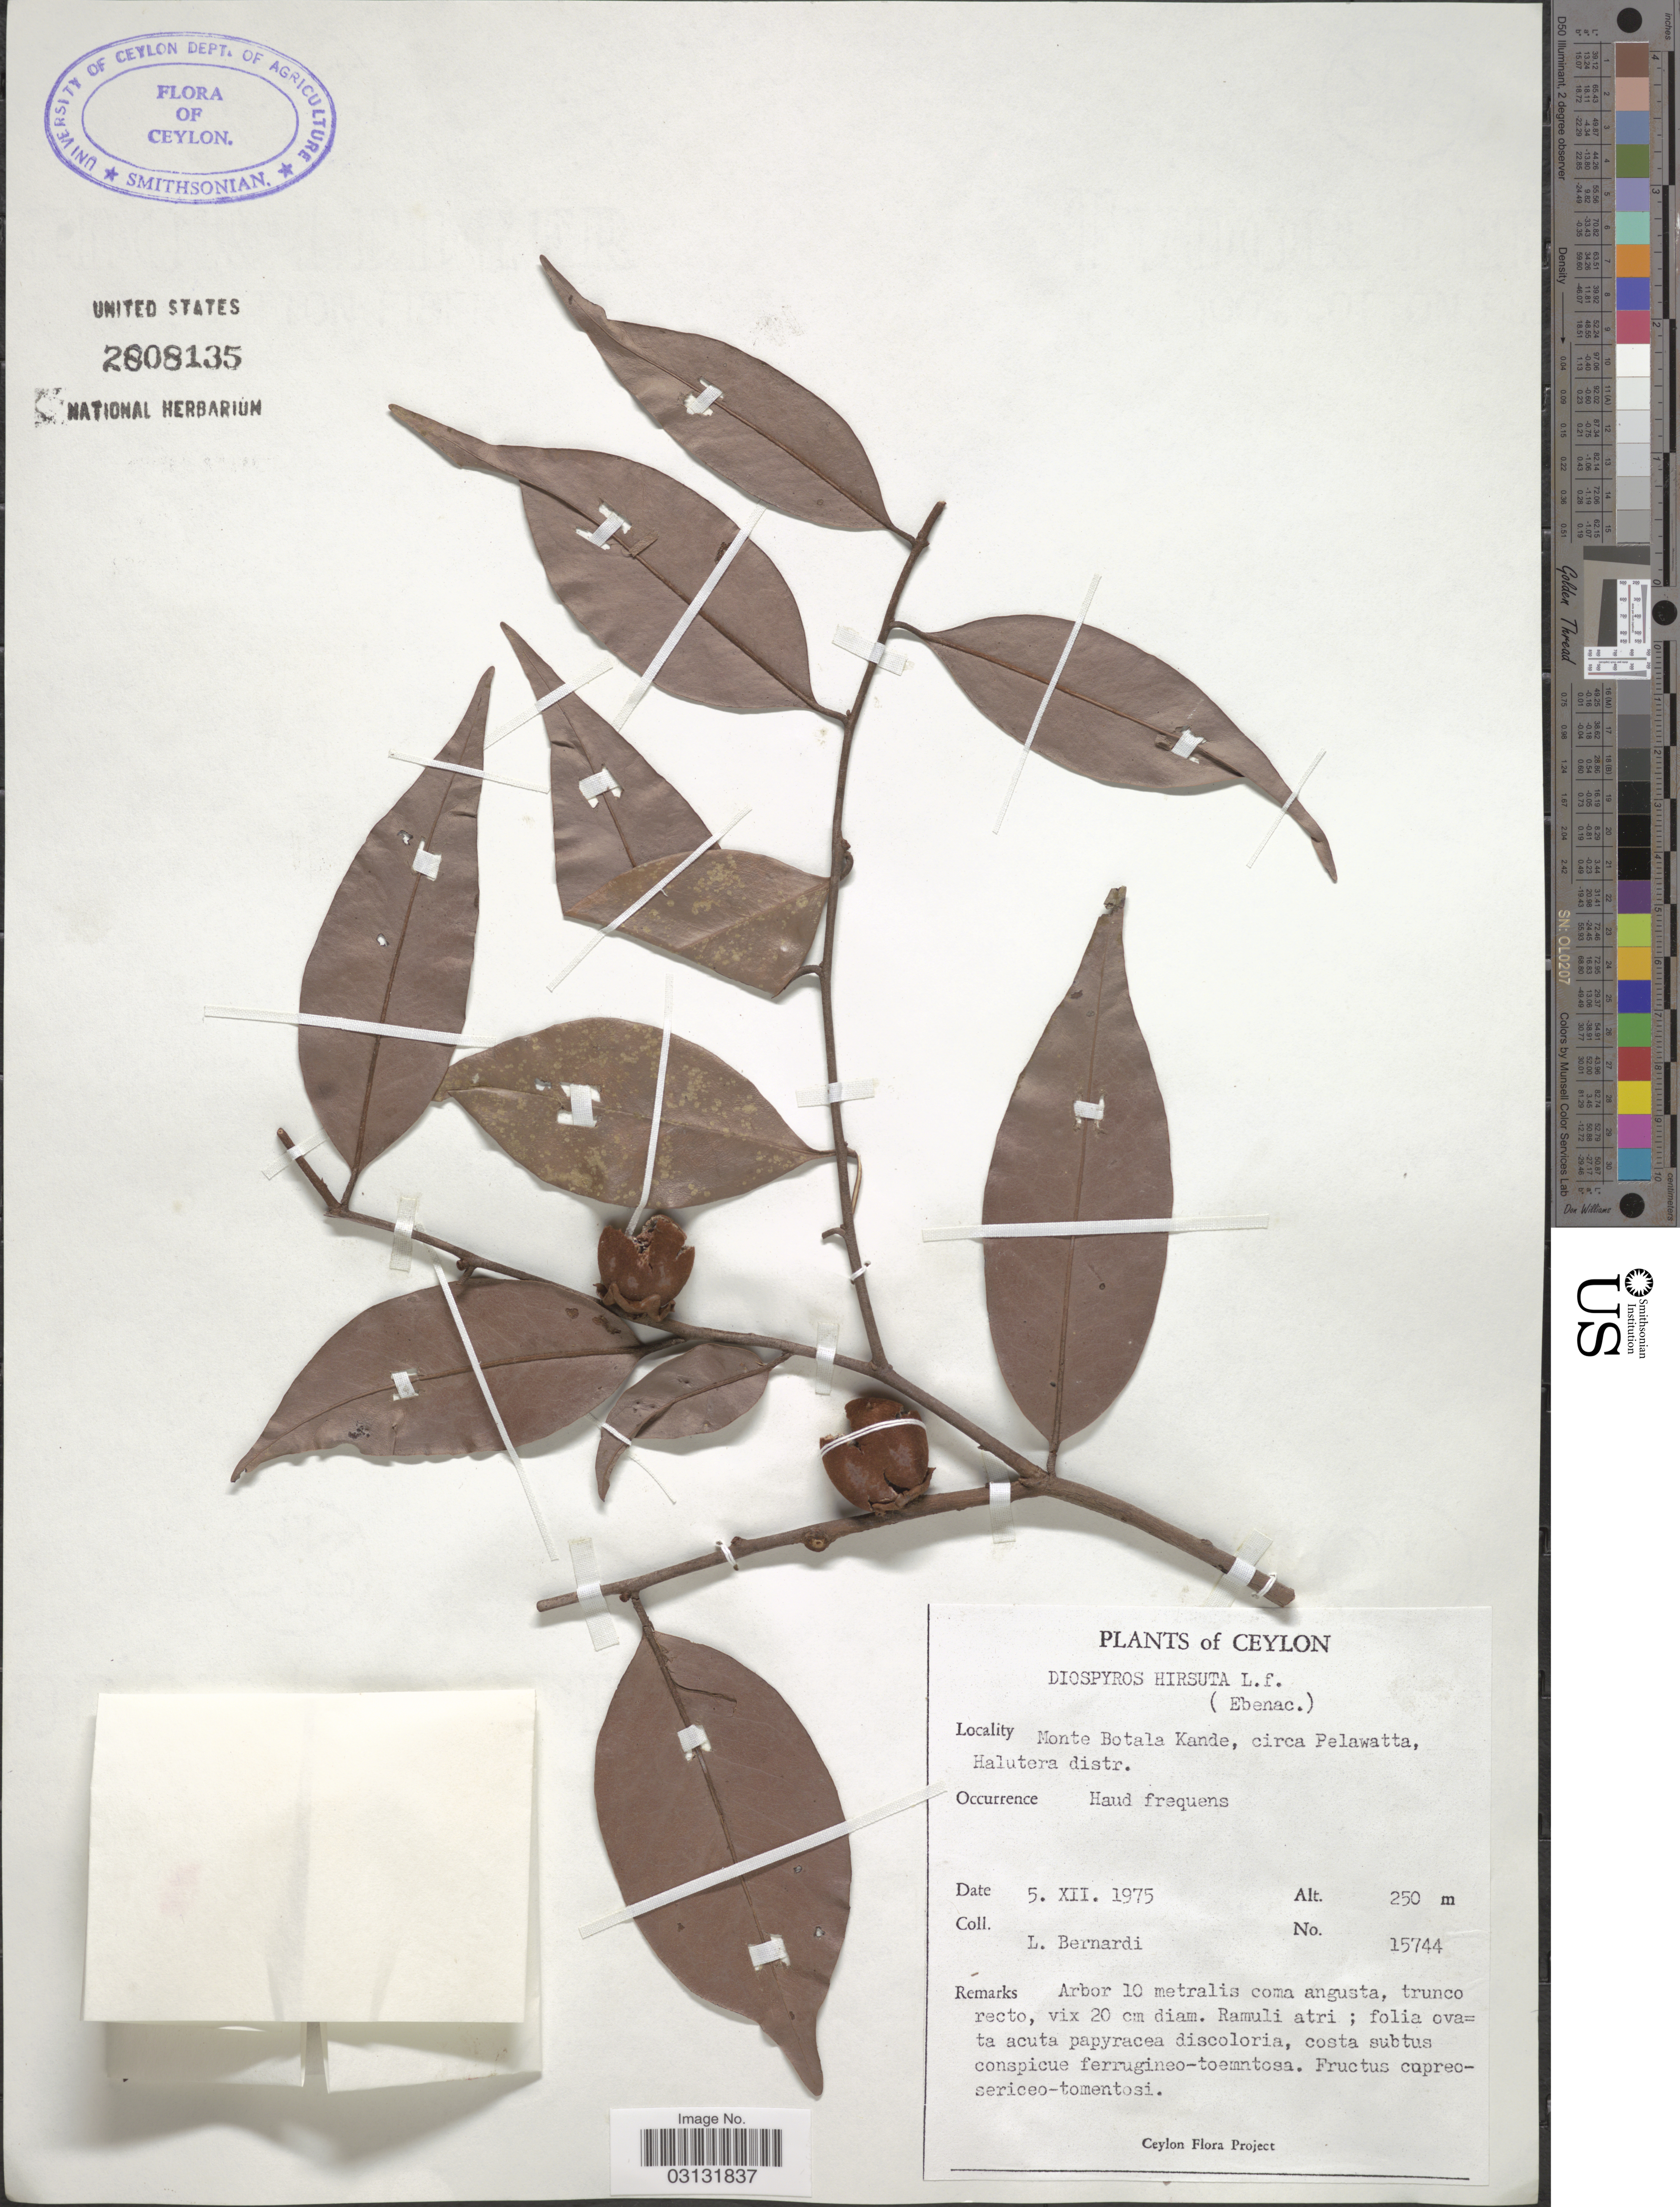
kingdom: Plantae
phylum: Tracheophyta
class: Magnoliopsida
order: Ericales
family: Ebenaceae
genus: Diospyros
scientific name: Diospyros hirsuta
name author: L. f.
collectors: L. Bernardi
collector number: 15744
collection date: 1975-12-05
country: Sri Lanka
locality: Ceylon. Monte Botala Kande, circa Pelawatta Halutera distr.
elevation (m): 250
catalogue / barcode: US 2808135